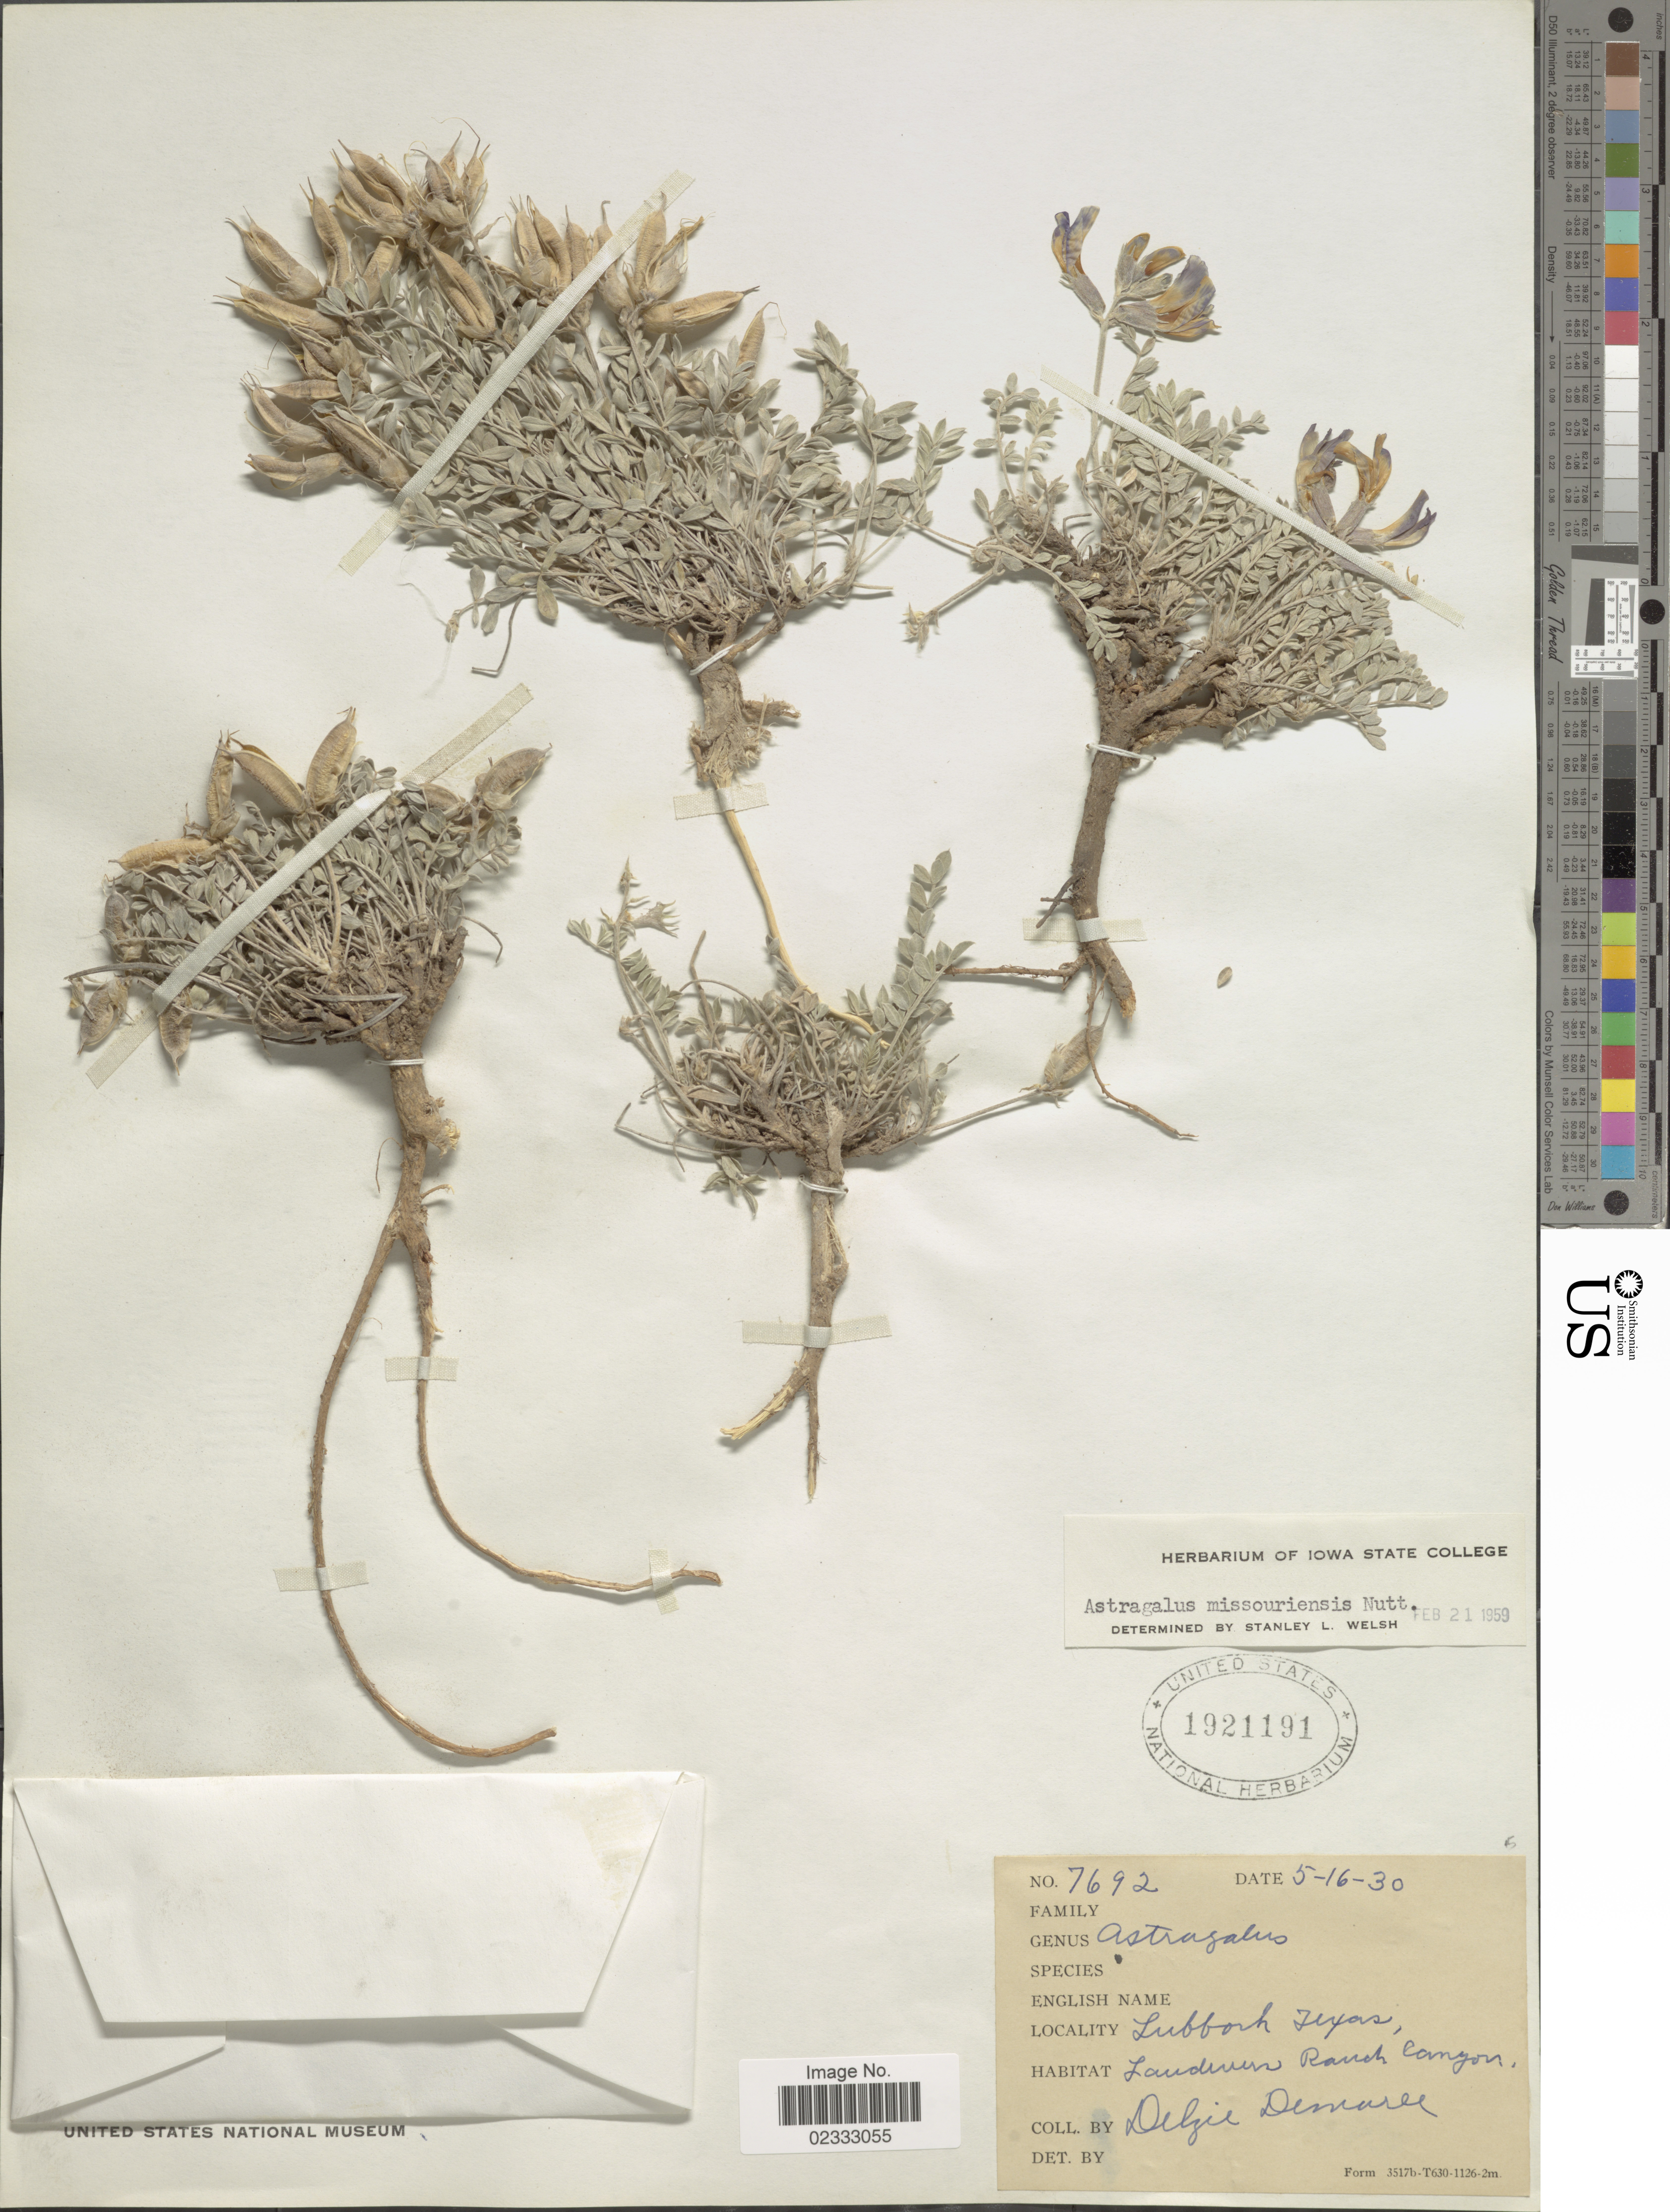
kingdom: Plantae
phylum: Tracheophyta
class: Magnoliopsida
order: Fabales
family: Fabaceae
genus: Astragalus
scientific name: Astragalus missouriensis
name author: Nutt.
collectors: D. Demaree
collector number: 7692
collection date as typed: Transcribed d/m/y: 16/5/30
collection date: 1930-05-15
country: United States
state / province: Texas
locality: Lubboch, Laudwars Ranch Canyon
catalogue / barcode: US 1921191